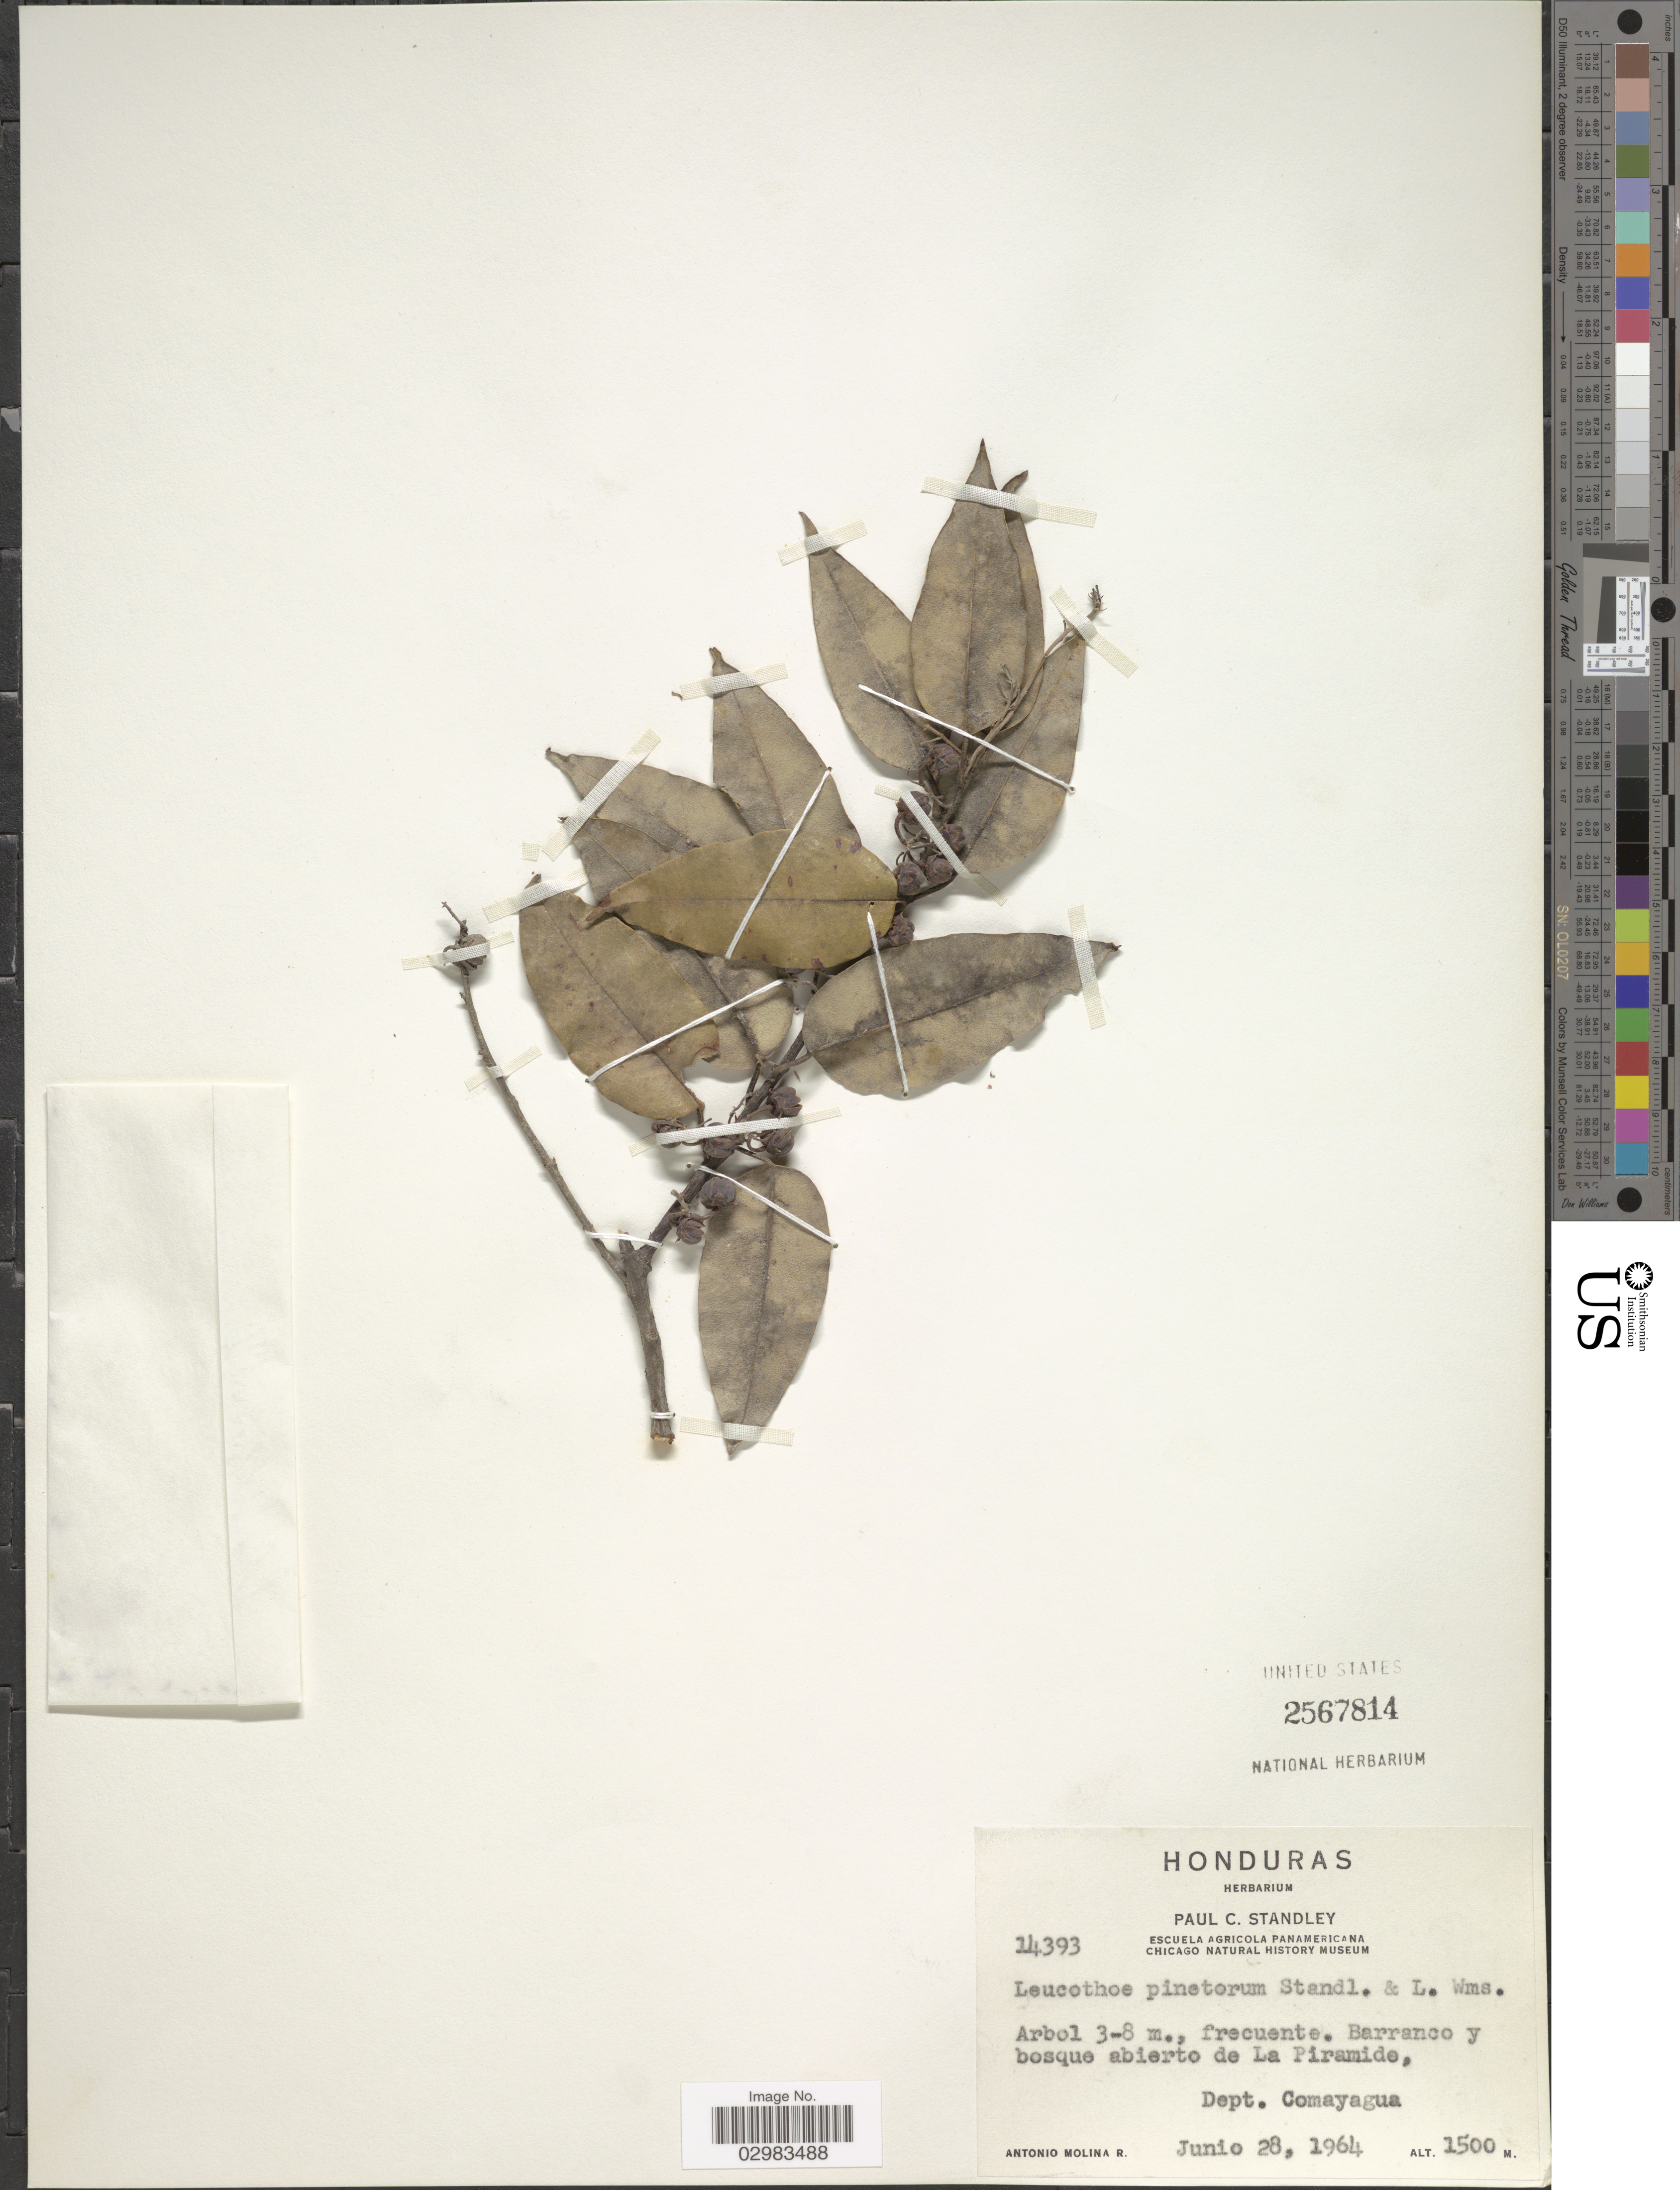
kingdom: Plantae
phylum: Tracheophyta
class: Magnoliopsida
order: Ericales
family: Ericaceae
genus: Agarista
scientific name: Agarista mexicana var. pinetorum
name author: (Standl. & L.O. Williams) Judd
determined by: Dalastra, Claudenice, (BRIT), Botanical Research Institute of Texas (UNITED STATES)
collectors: A. Molina R.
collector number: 14393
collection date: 1964-06-28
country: Honduras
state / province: Comayagua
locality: Barranco y bosque abierto de La Piramide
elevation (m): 1500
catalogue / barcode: US 2567814